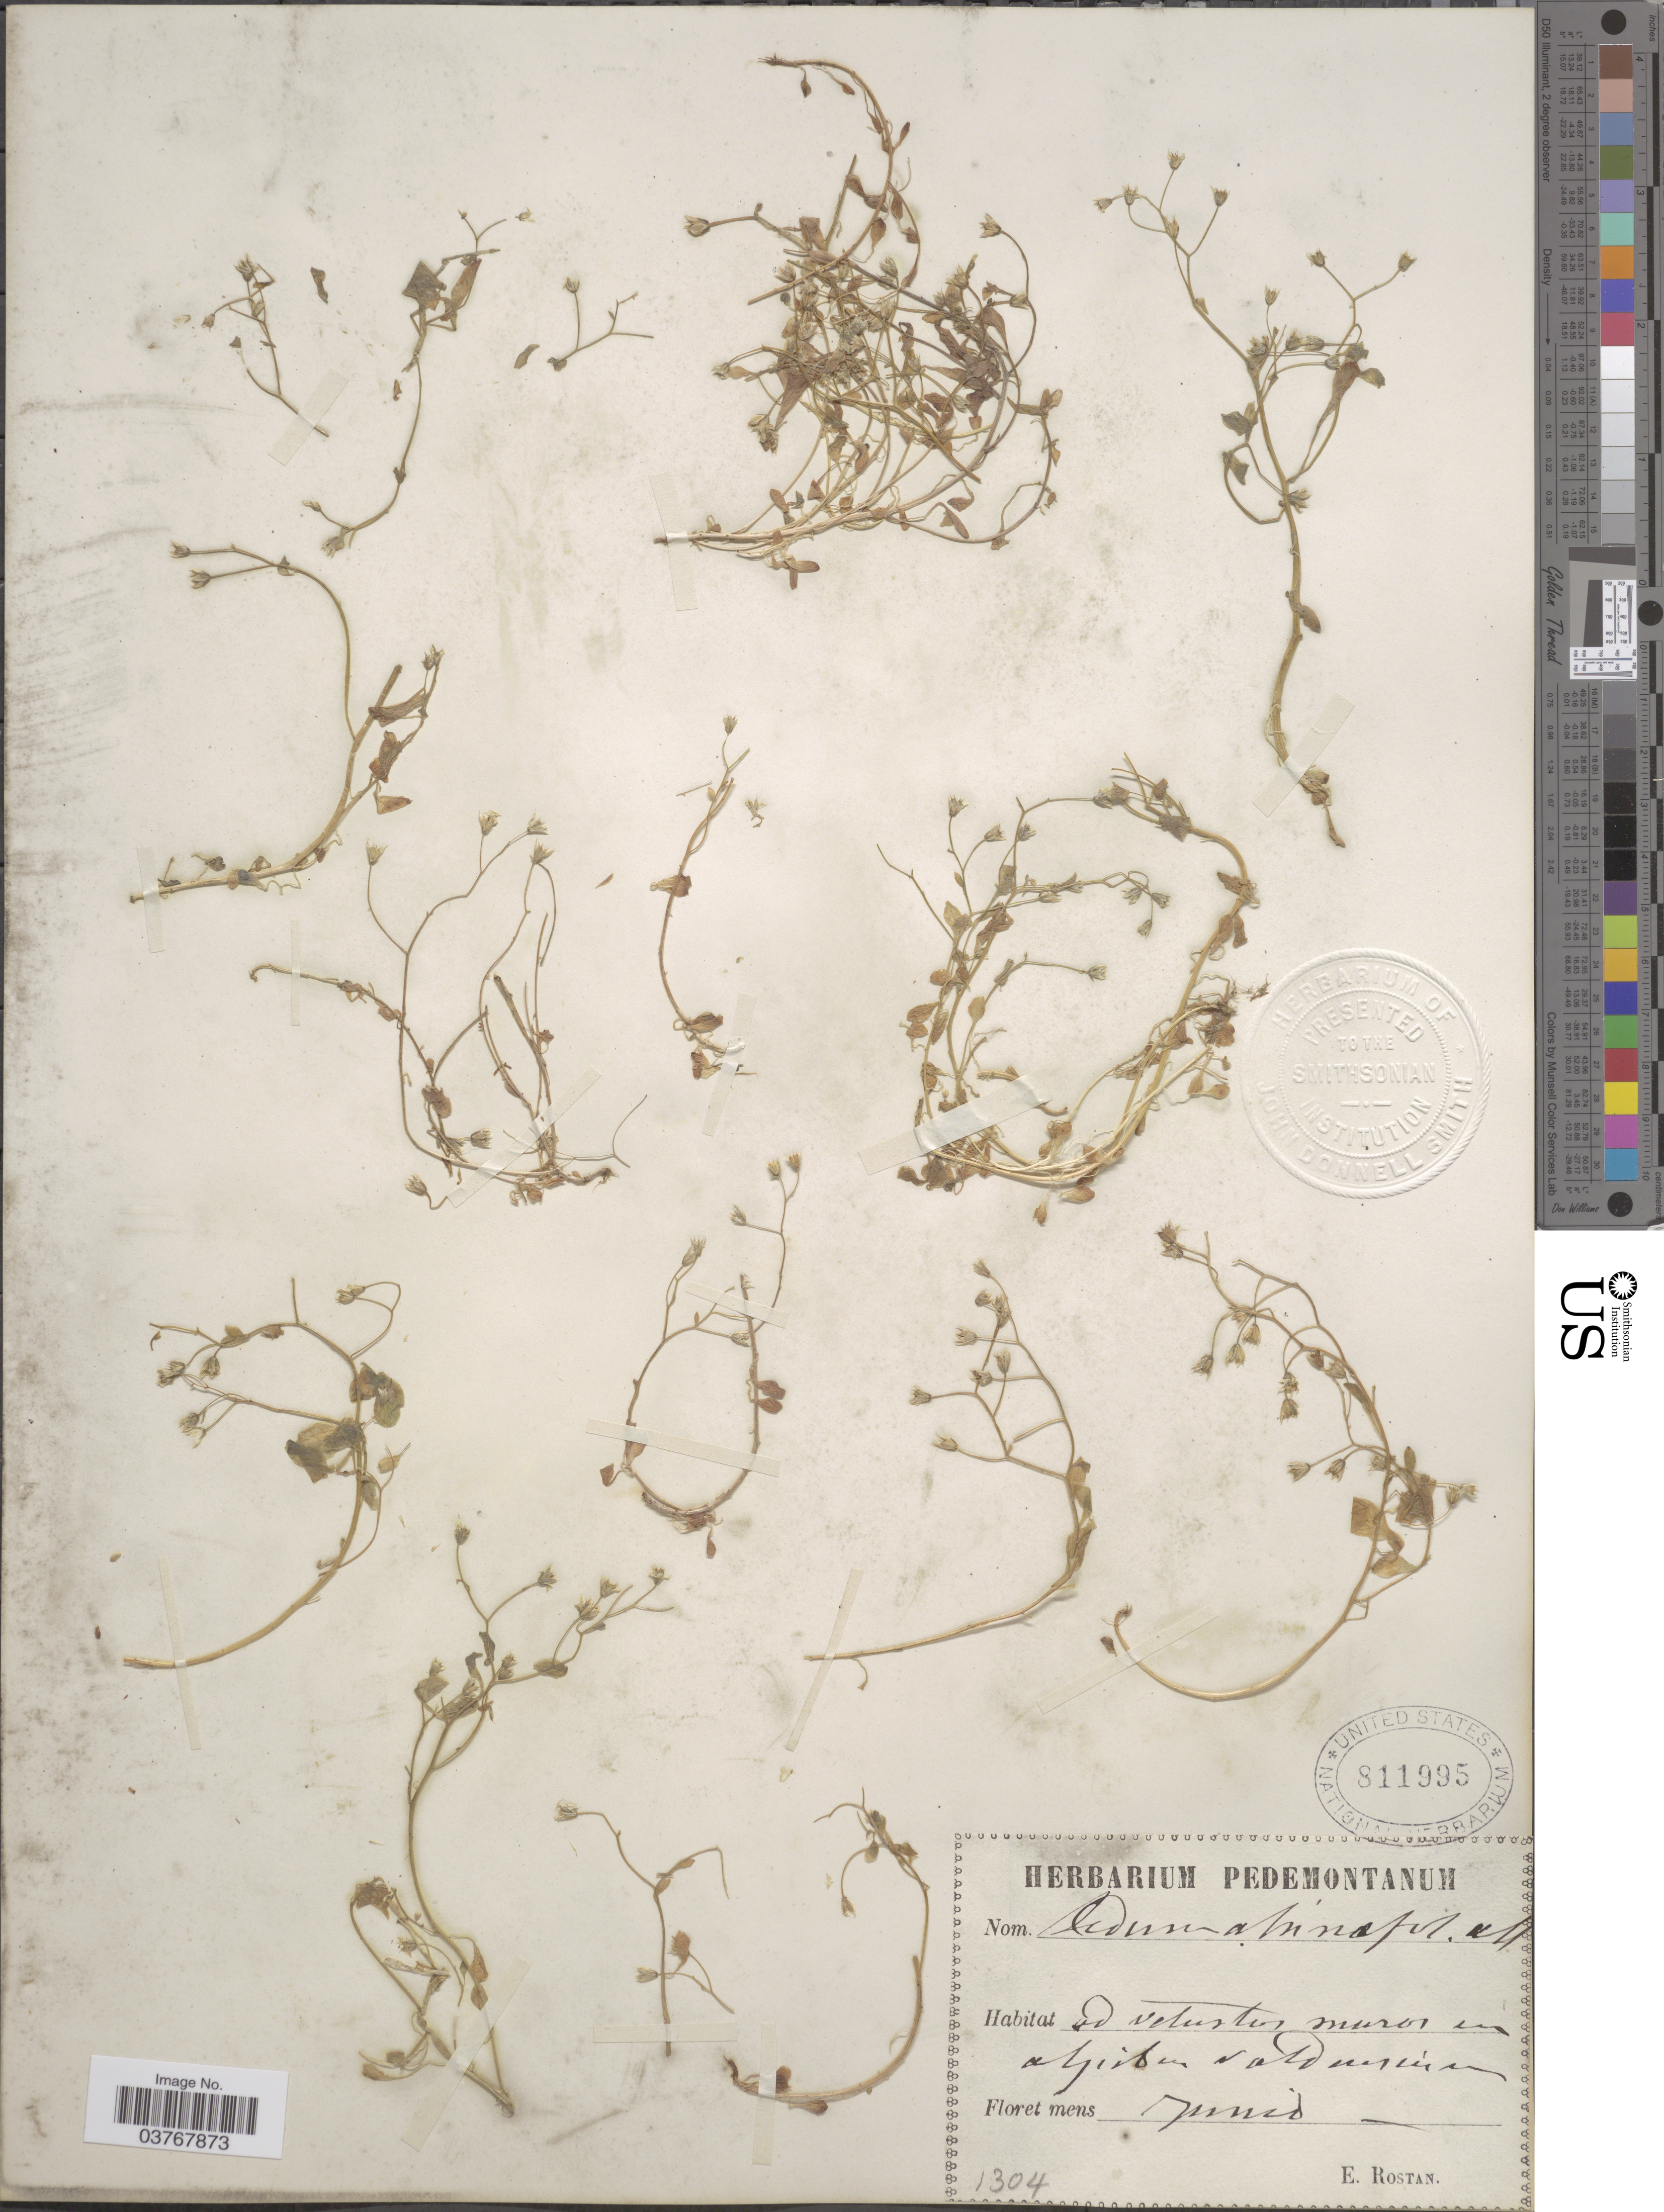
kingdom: Plantae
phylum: Tracheophyta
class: Magnoliopsida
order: Saxifragales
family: Crassulaceae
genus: Sedum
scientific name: Sedum sp.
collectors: E. Rostan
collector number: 1304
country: Italy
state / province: Piedmont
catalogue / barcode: US 811995